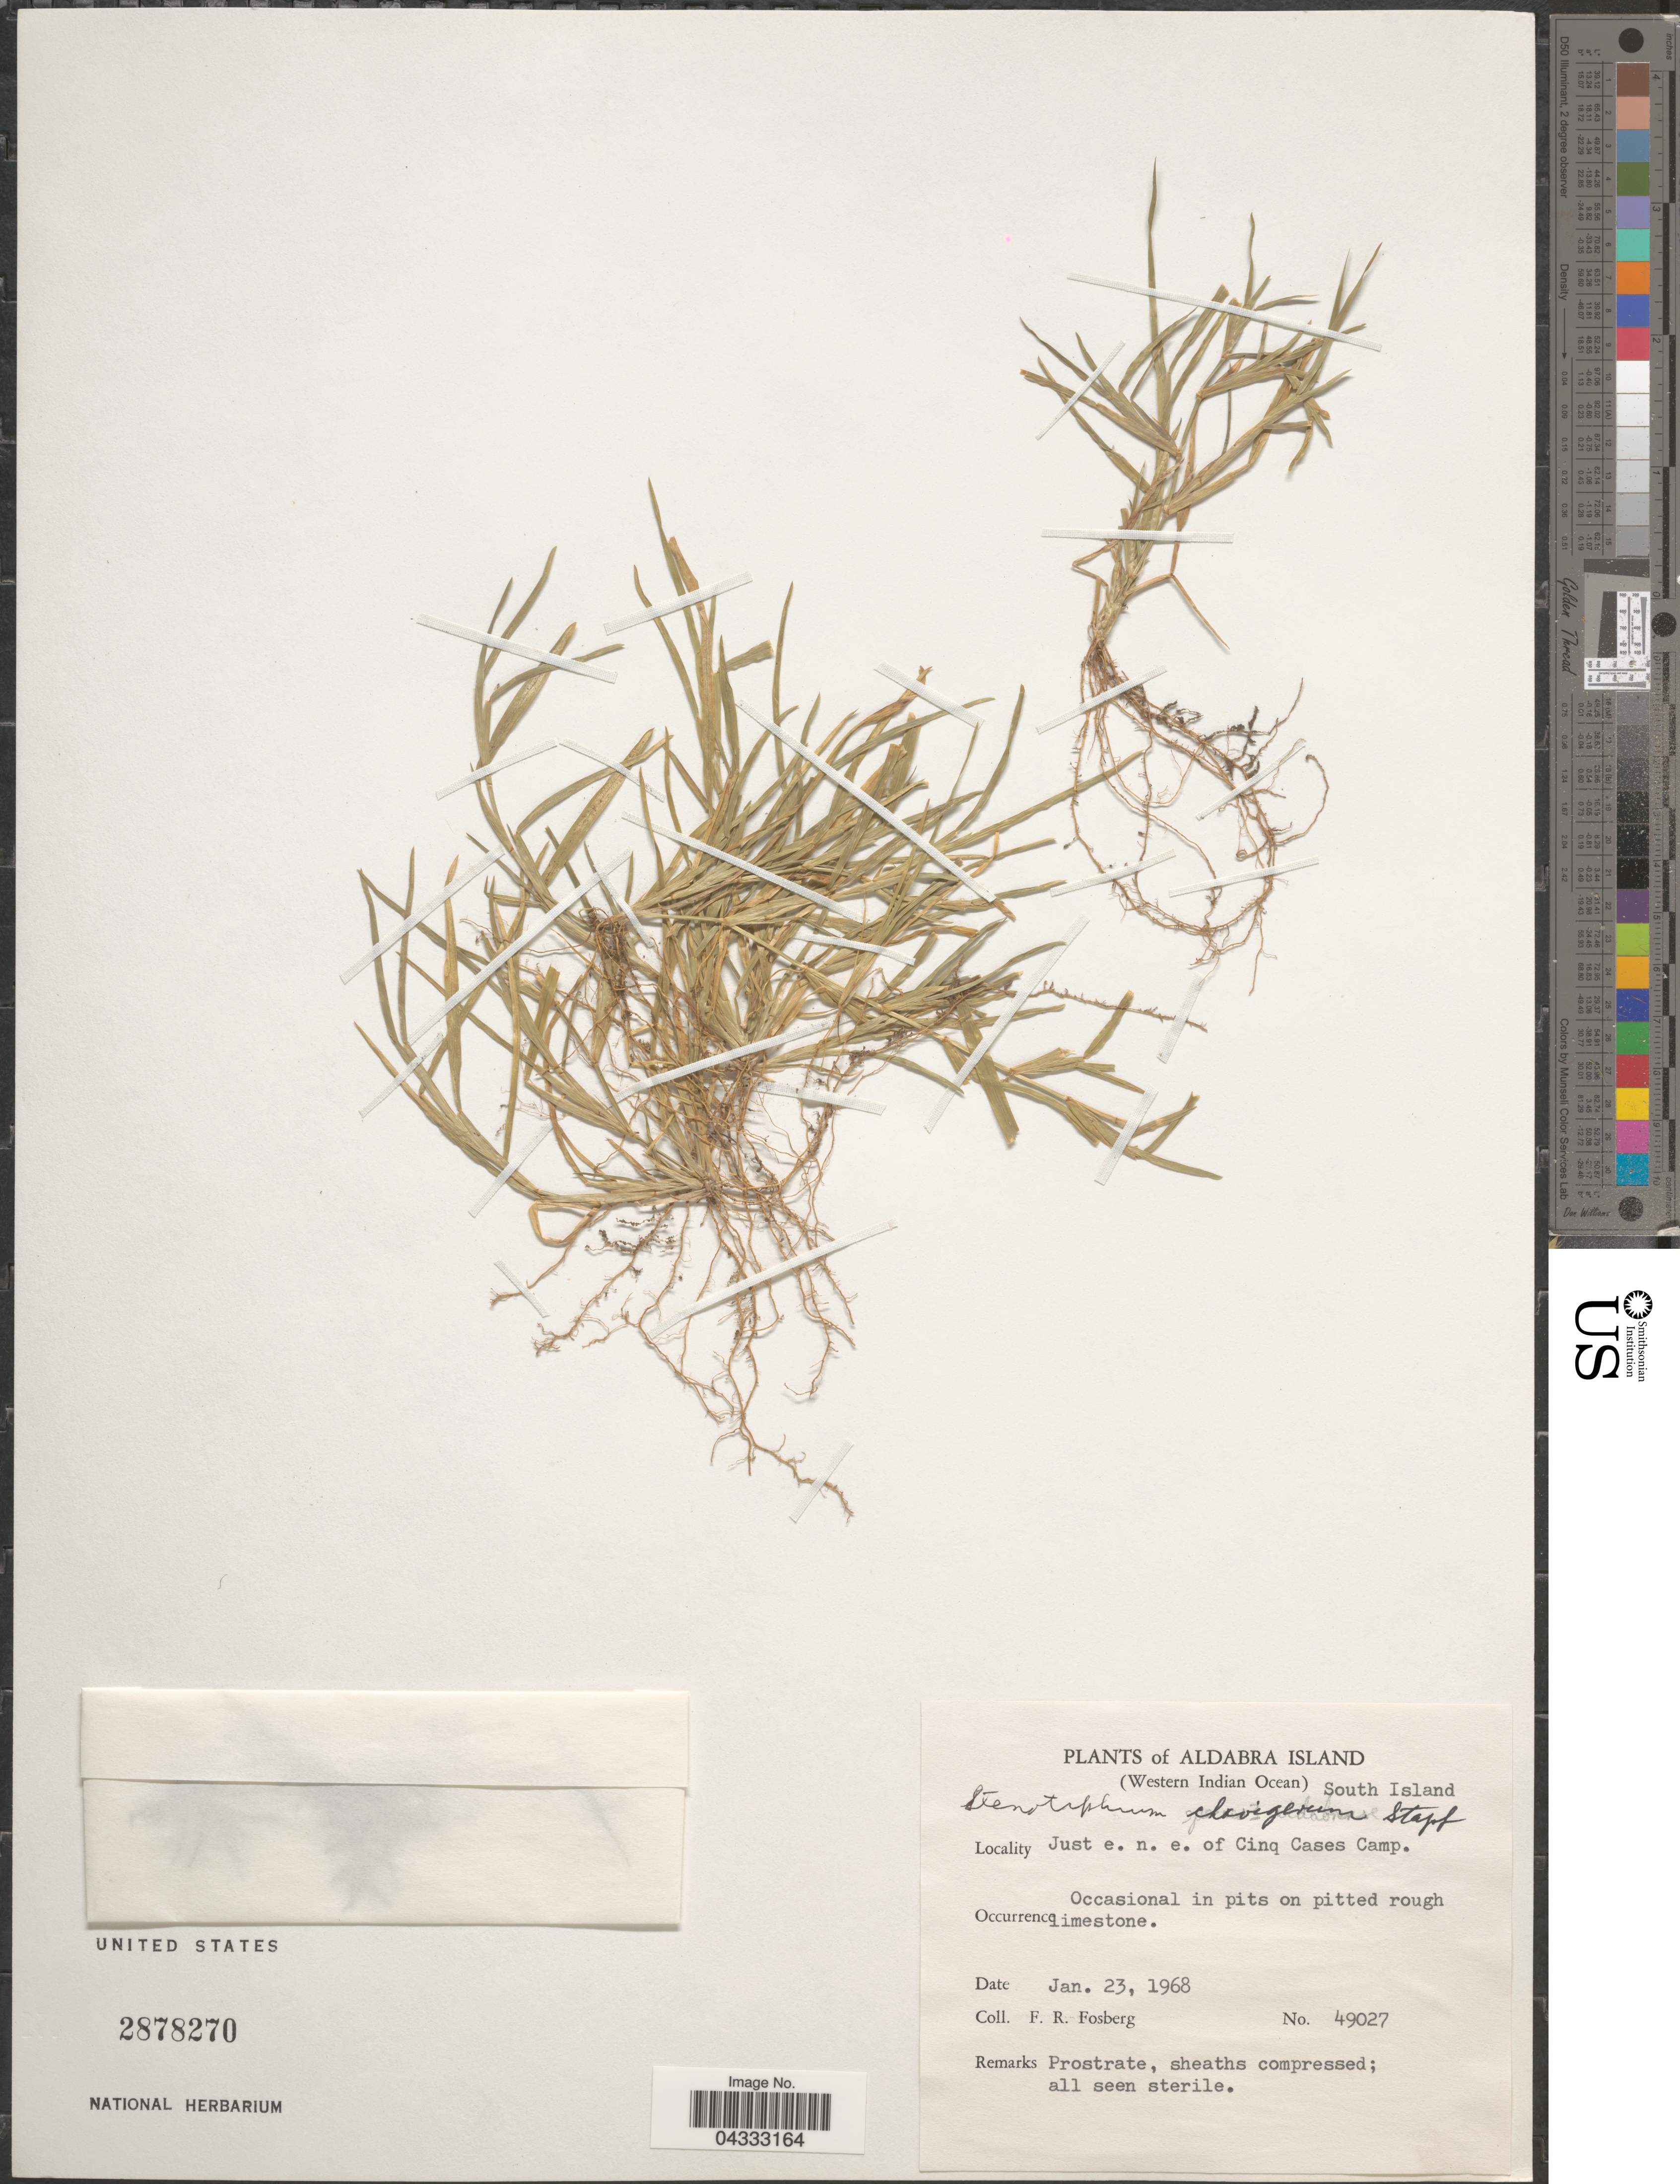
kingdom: Plantae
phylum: Tracheophyta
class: Liliopsida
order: Poales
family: Poaceae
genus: Stenotaphrum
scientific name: Stenotaphrum clavigerum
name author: Stapf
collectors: F. R. Fosberg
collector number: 49027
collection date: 1968-01-23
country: Seychelles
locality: Aldabra Island. (Western Indian Ocean). South Island. Just e.n.e. of Cinq Cases Camp.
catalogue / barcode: US 2878270